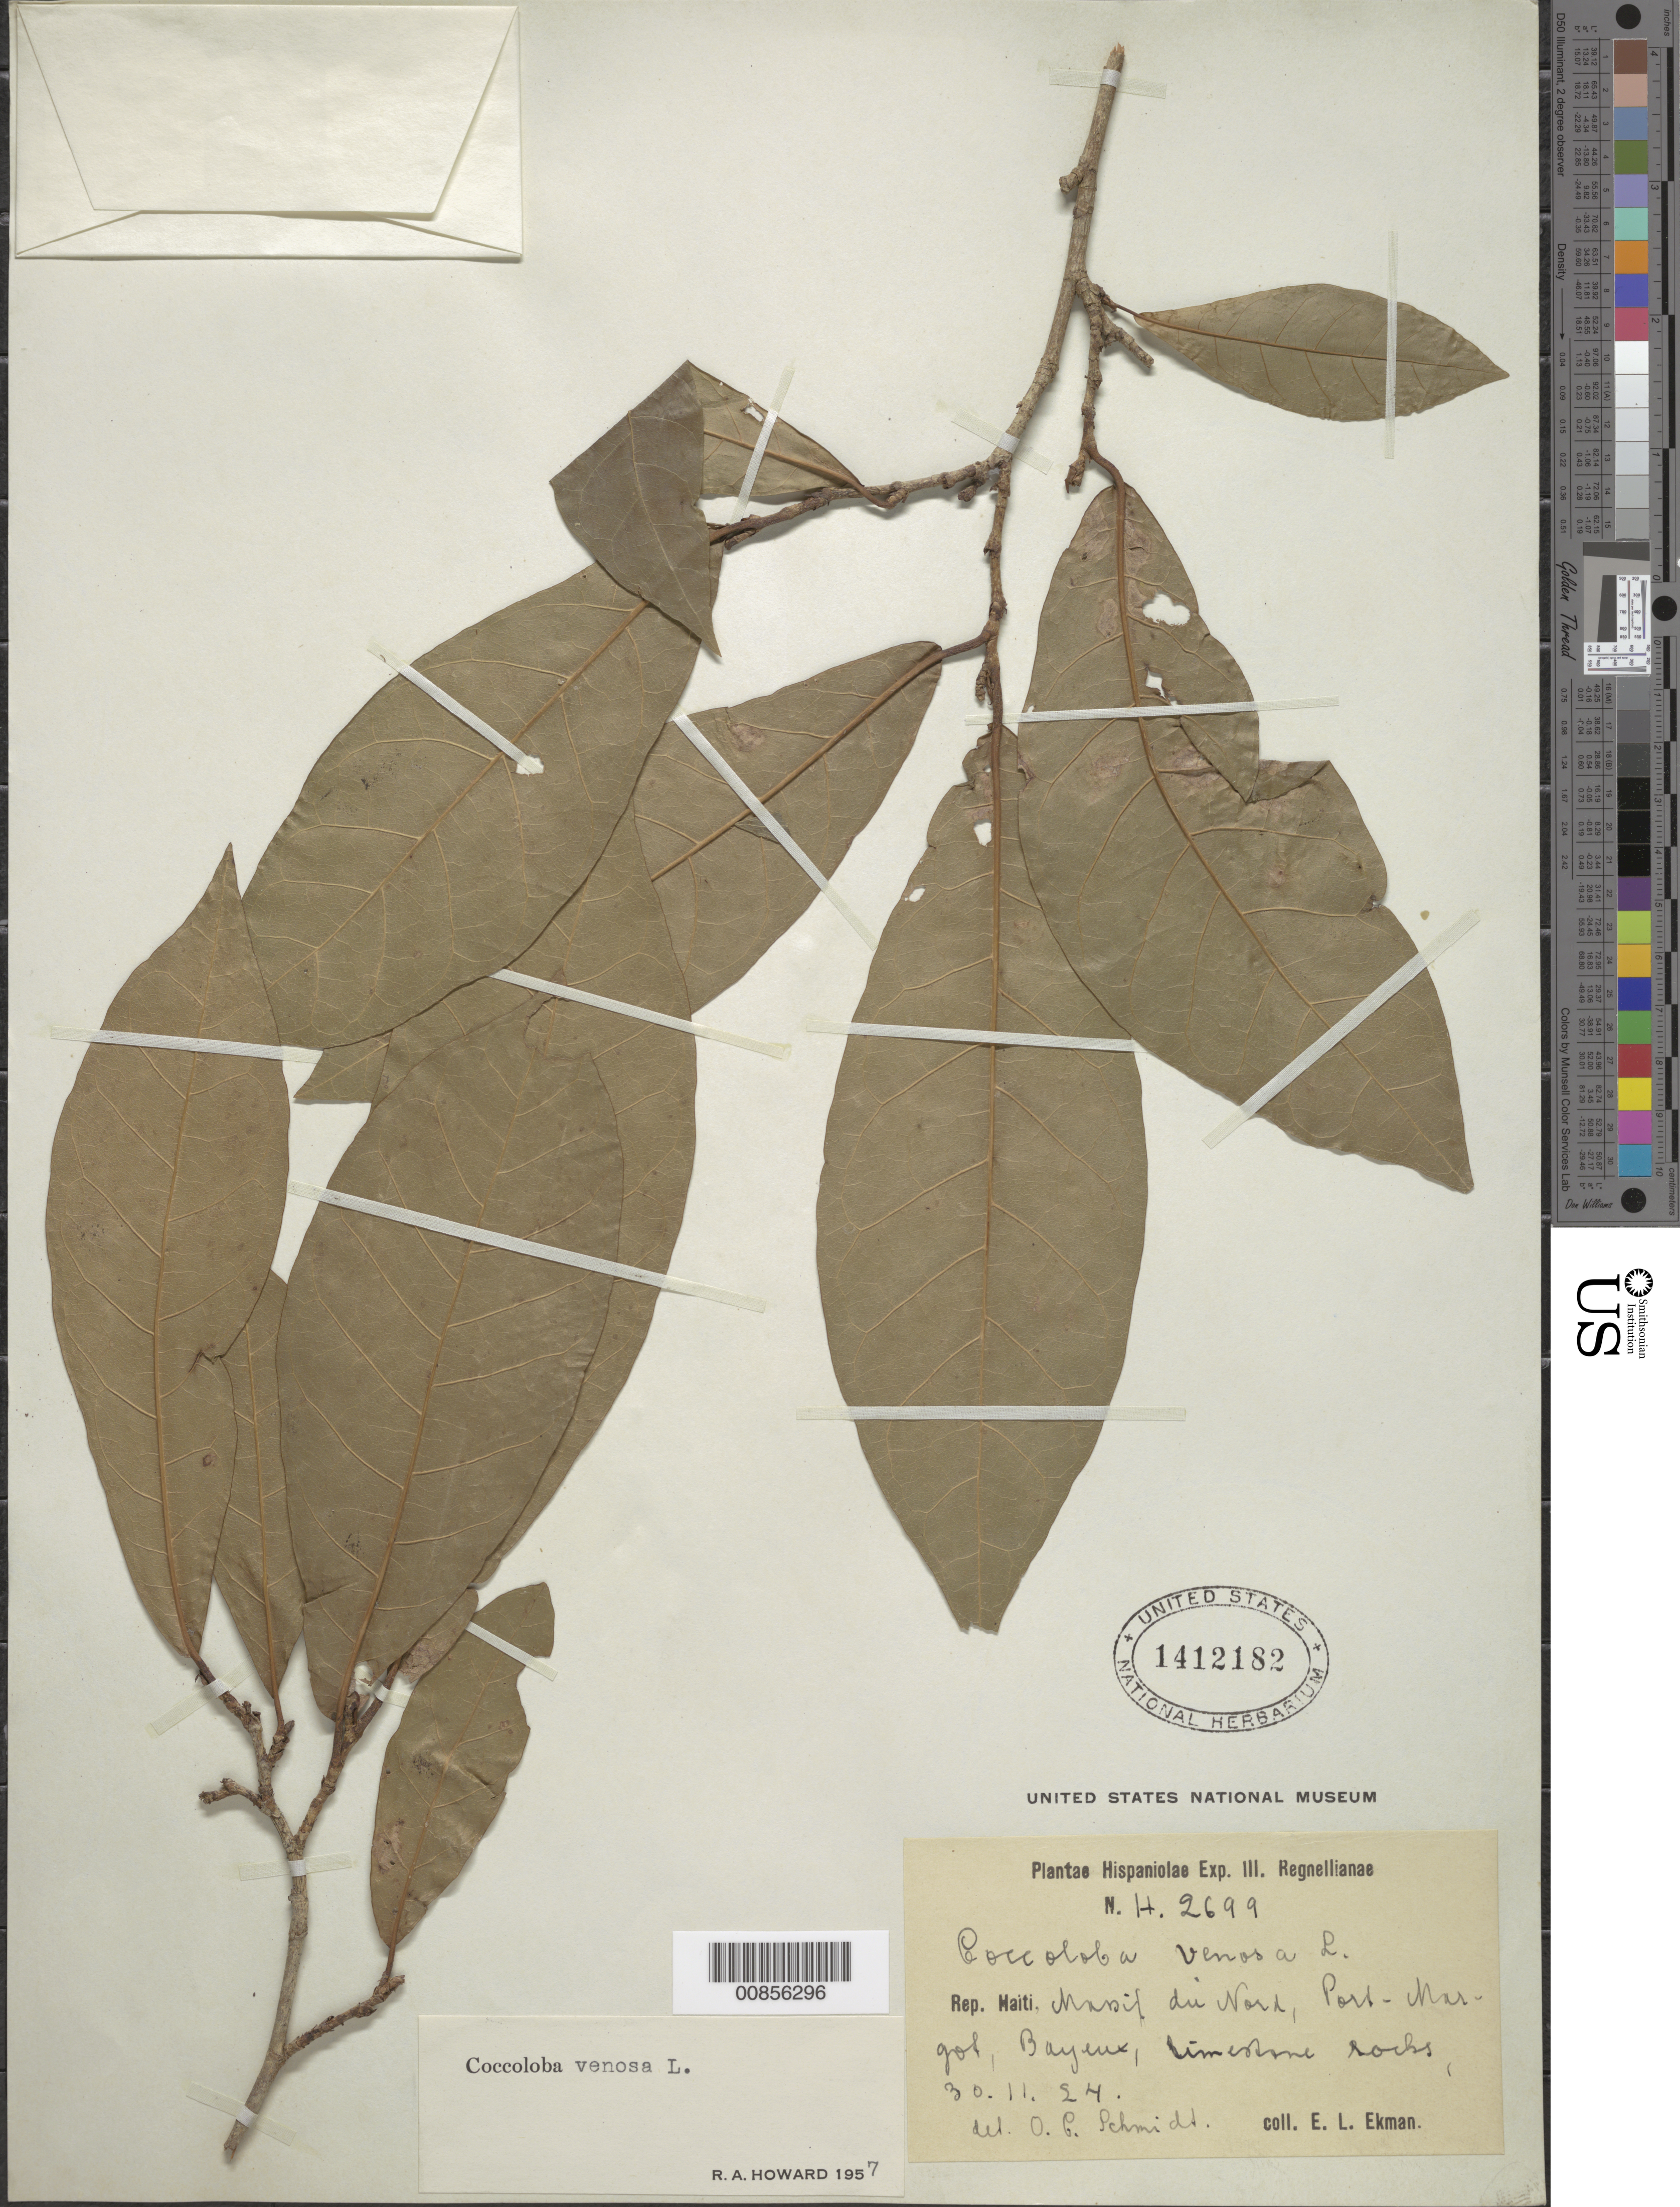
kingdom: Plantae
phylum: Tracheophyta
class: Magnoliopsida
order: Caryophyllales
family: Polygonaceae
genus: Coccoloba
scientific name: Coccoloba venosa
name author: L.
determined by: Howard, R. A.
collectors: E. L. Ekman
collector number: H 2699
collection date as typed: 30 Nov 1924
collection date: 1924-11-30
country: Haiti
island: Hispaniola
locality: Massif du Nord, Port-Margot, Bayeux.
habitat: Limestone rocks.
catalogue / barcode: US 1412182